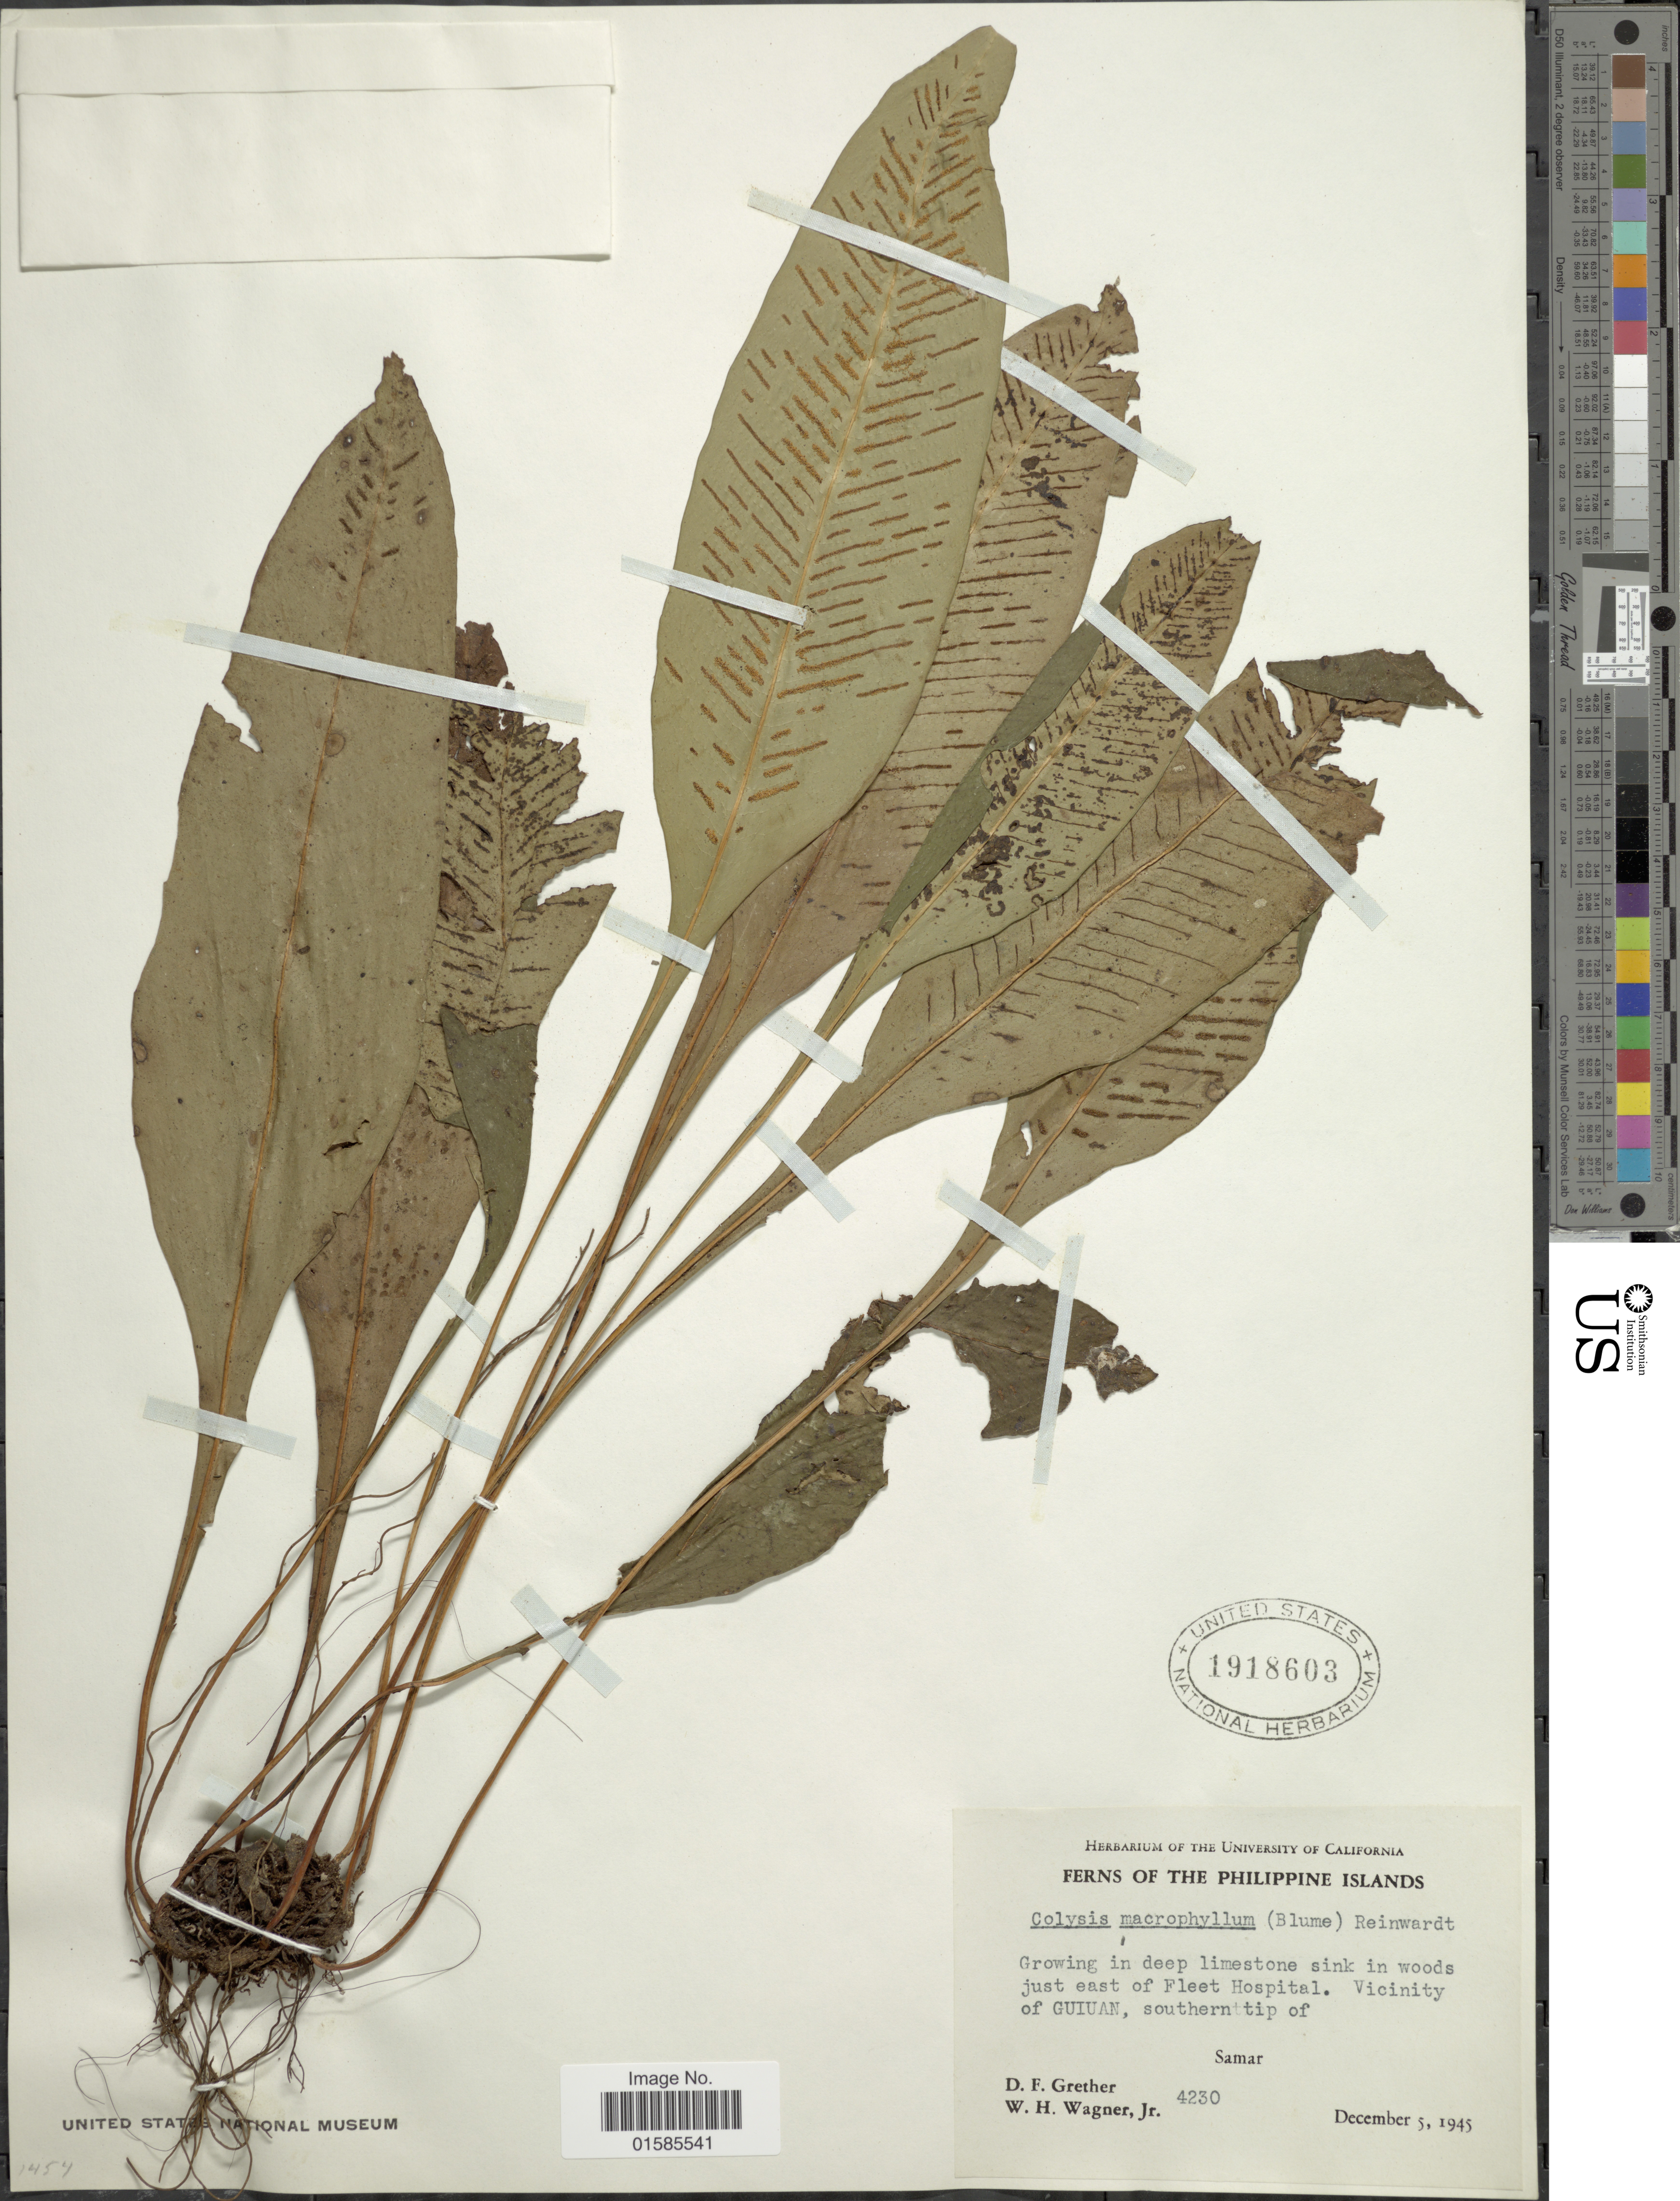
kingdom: Plantae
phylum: Tracheophyta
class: Polypodiopsida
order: Polypodiales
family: Polypodiaceae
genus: Leptochilus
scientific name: Leptochilus macrophyllus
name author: (Blume) Noot.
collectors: D. F. Grether & W. H. Wagner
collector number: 4230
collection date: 1945-12-05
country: Philippines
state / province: Eastern Visayas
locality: Philippine Islands, in woods just east of Fleet Hospital. Vicinity of Guiuan, southern tip of Samar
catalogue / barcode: US 1918603